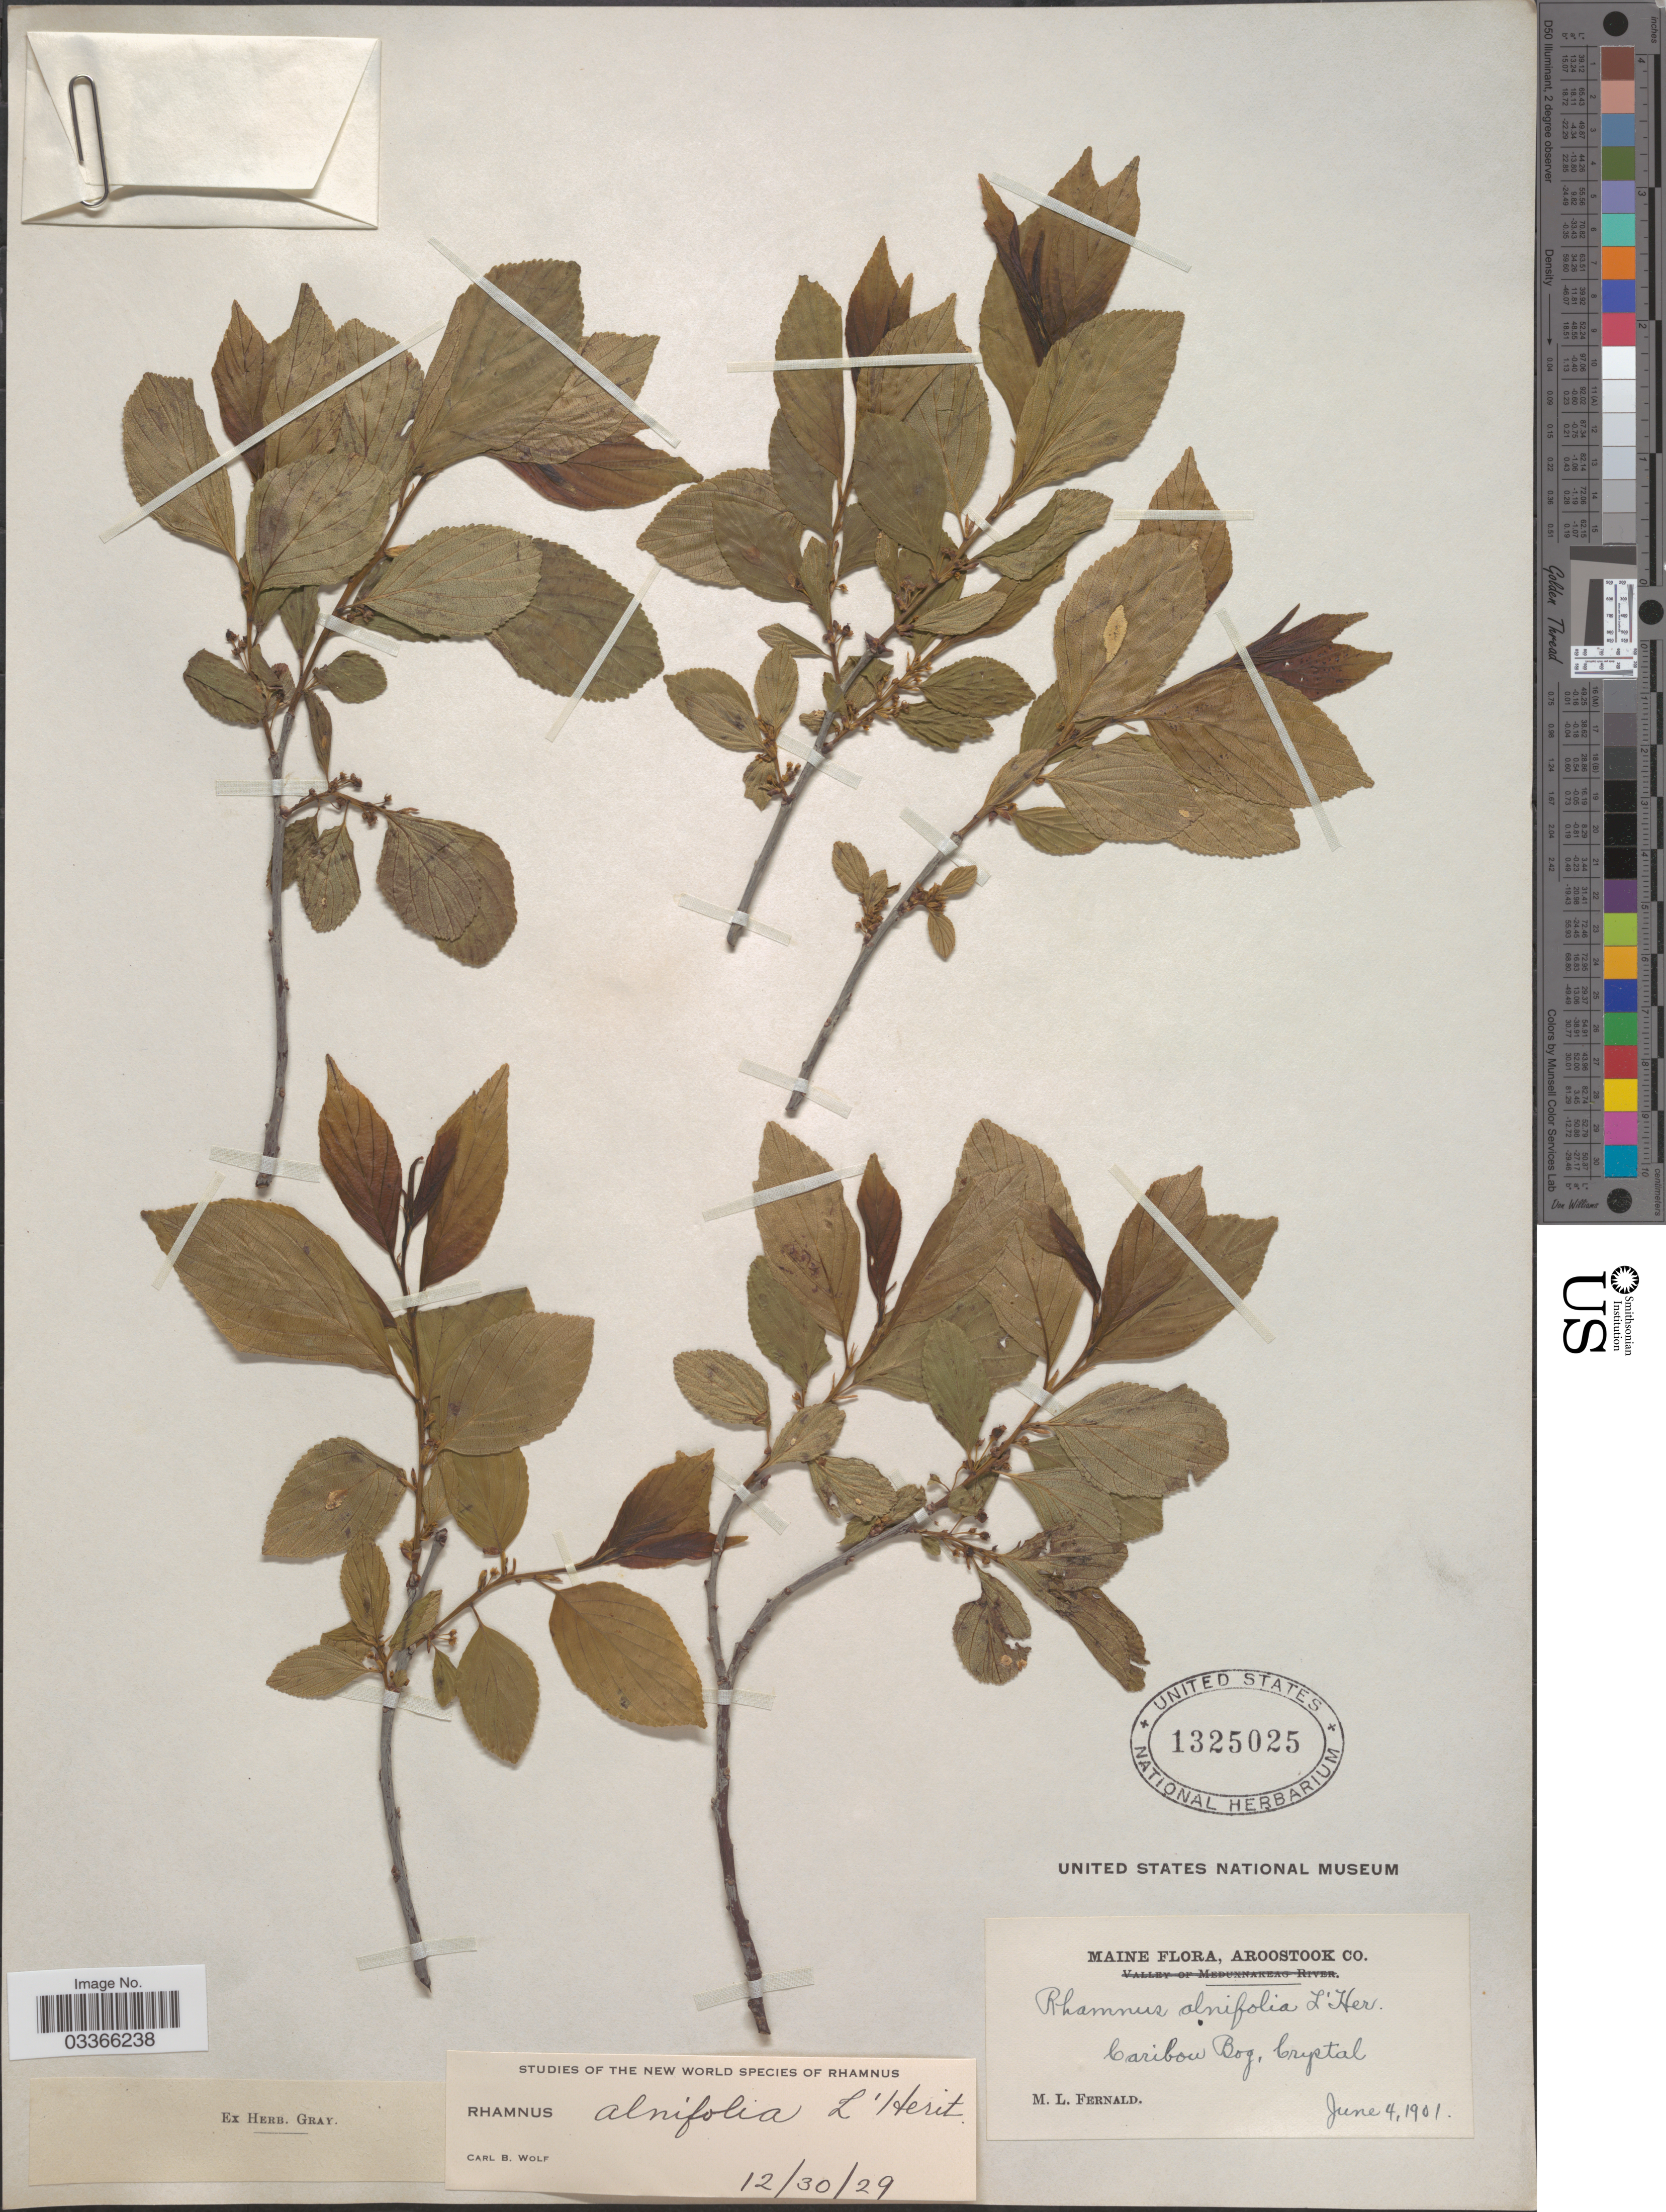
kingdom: Plantae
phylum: Tracheophyta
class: Magnoliopsida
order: Rosales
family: Rhamnaceae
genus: Rhamnus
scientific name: Rhamnus alnifolia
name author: L'Hér.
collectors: M. L. Fernald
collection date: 1901-06-04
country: United States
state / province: Maine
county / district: Aroostook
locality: Caribow Bog, Crystal.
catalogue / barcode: US 1325025